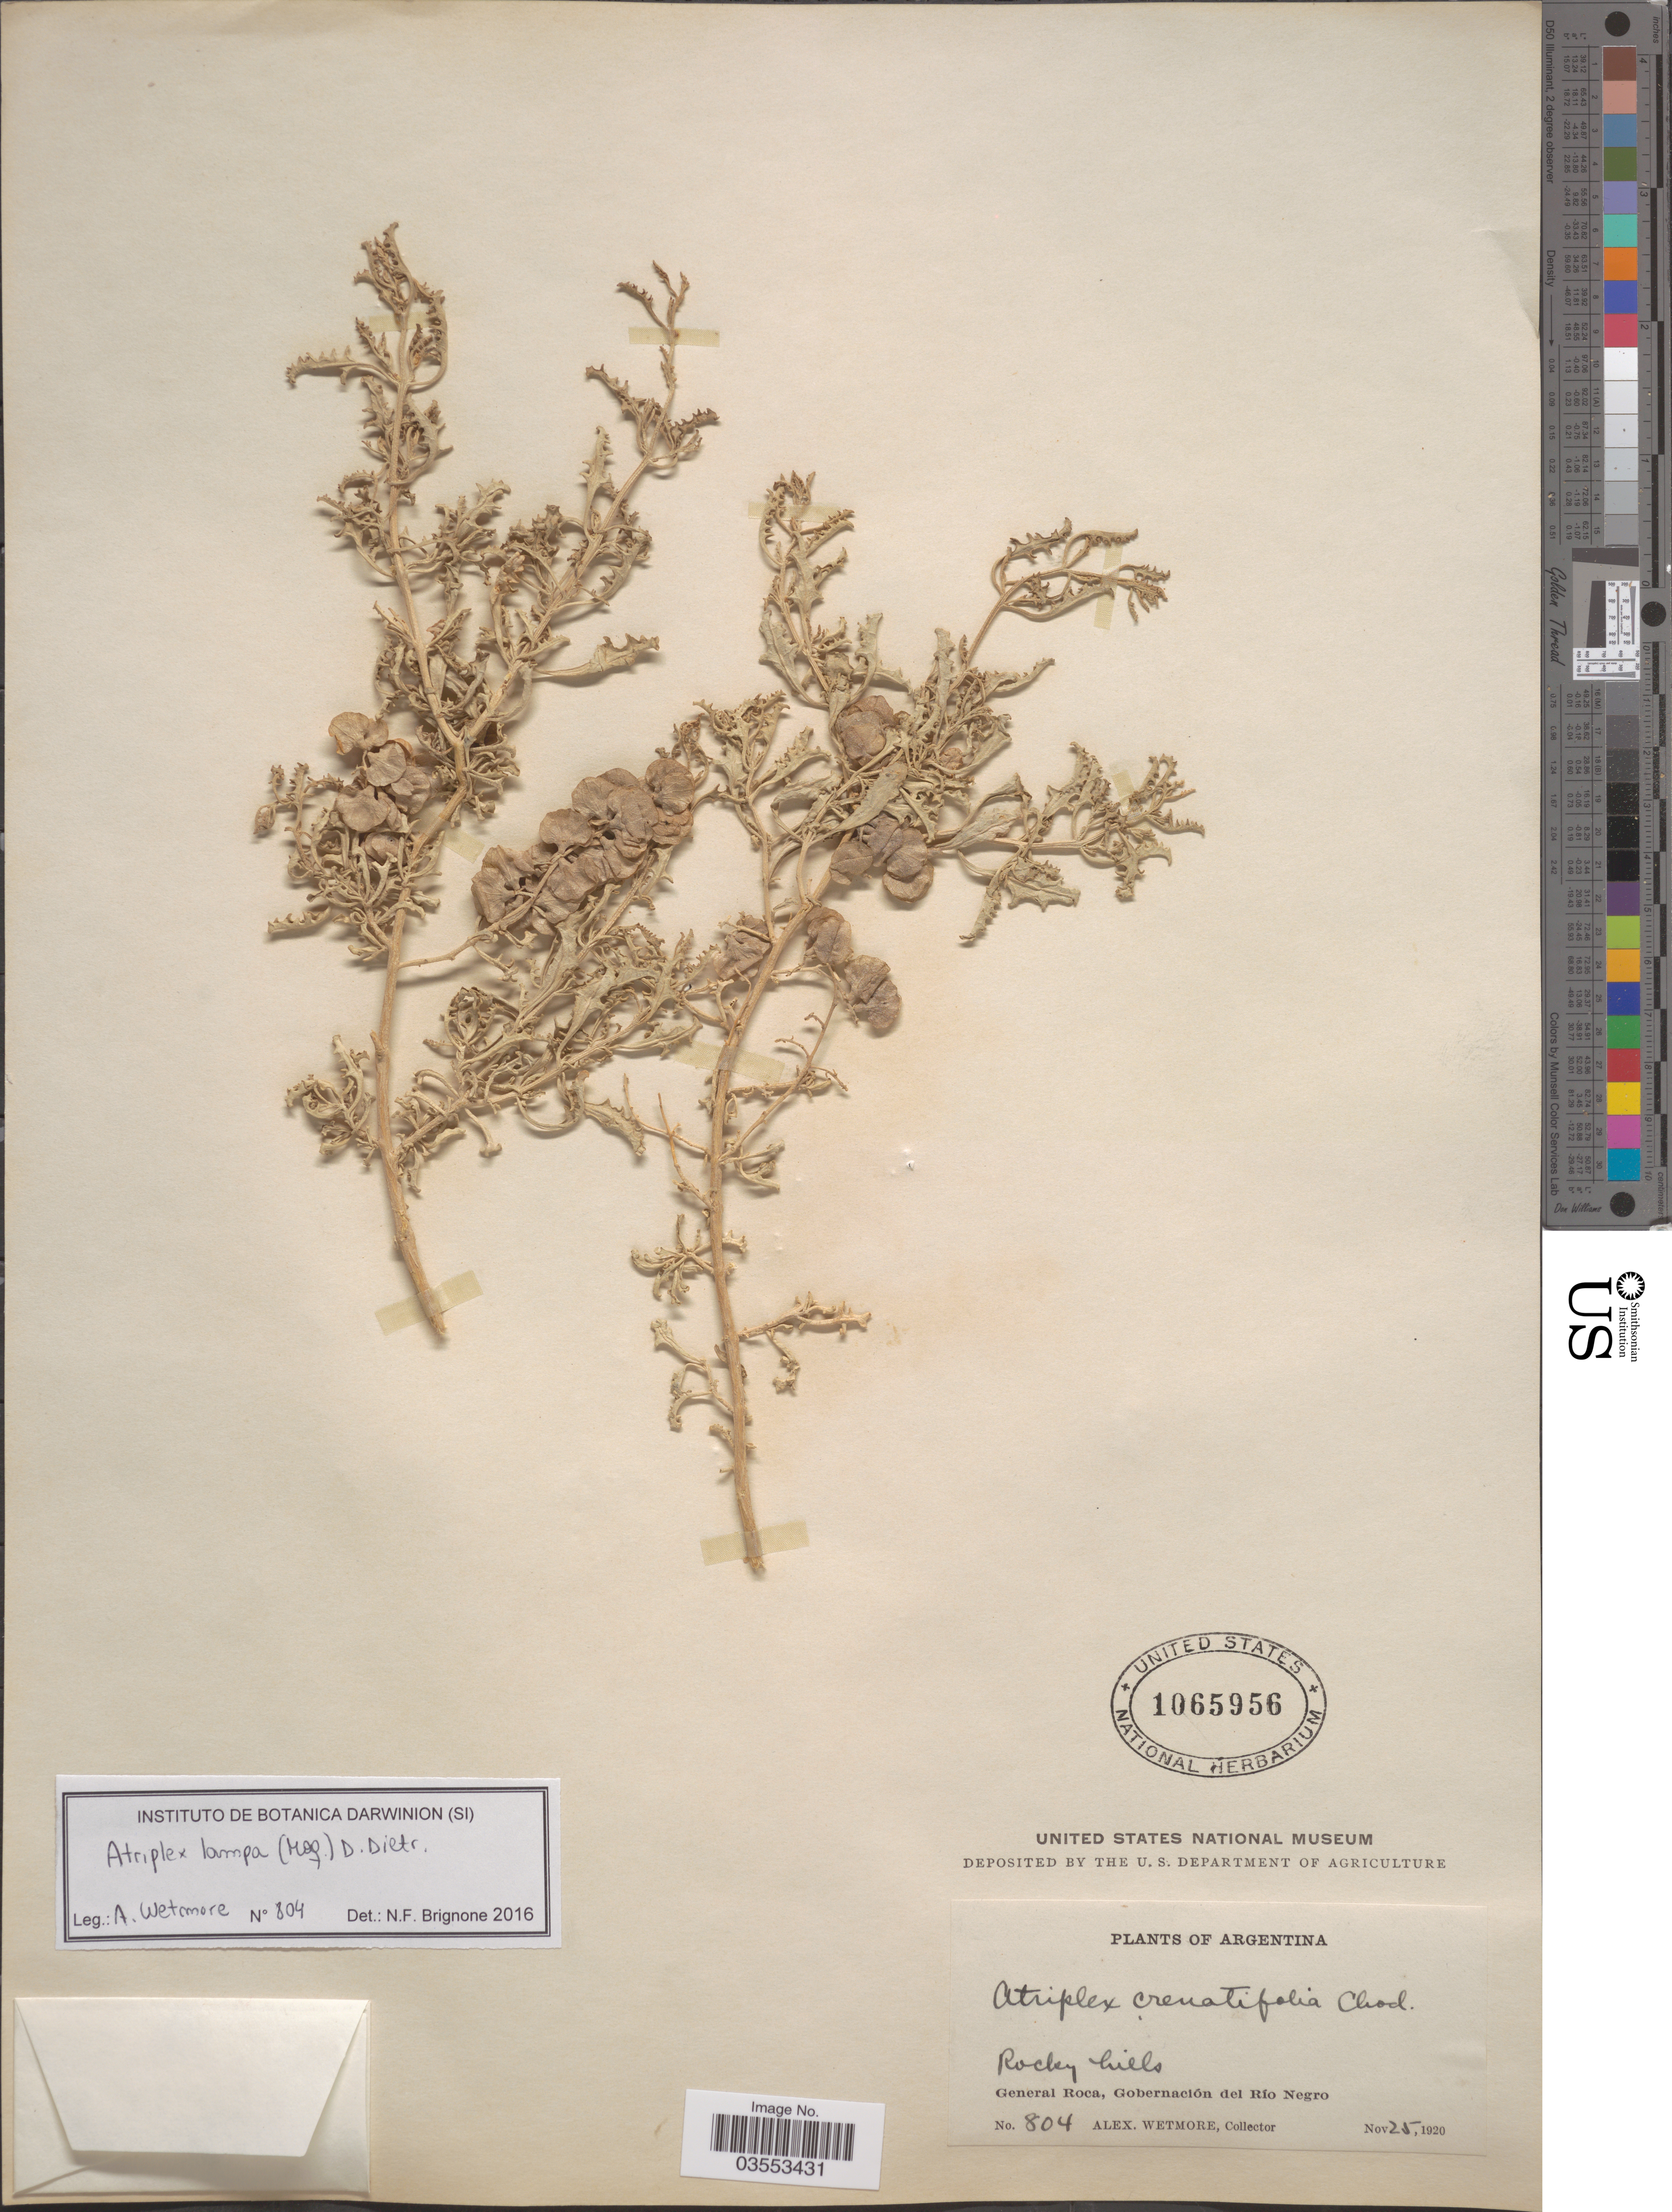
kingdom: Plantae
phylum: Tracheophyta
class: Magnoliopsida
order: Caryophyllales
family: Amaranthaceae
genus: Atriplex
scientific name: Atriplex crenatifolia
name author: Chodat & Wilczek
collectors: A. Wetmore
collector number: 804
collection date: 1920-11-25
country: Argentina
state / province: Rio Negro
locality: Rocky hills. General Roca, Gobernación del Río Negro.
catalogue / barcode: US 1065956